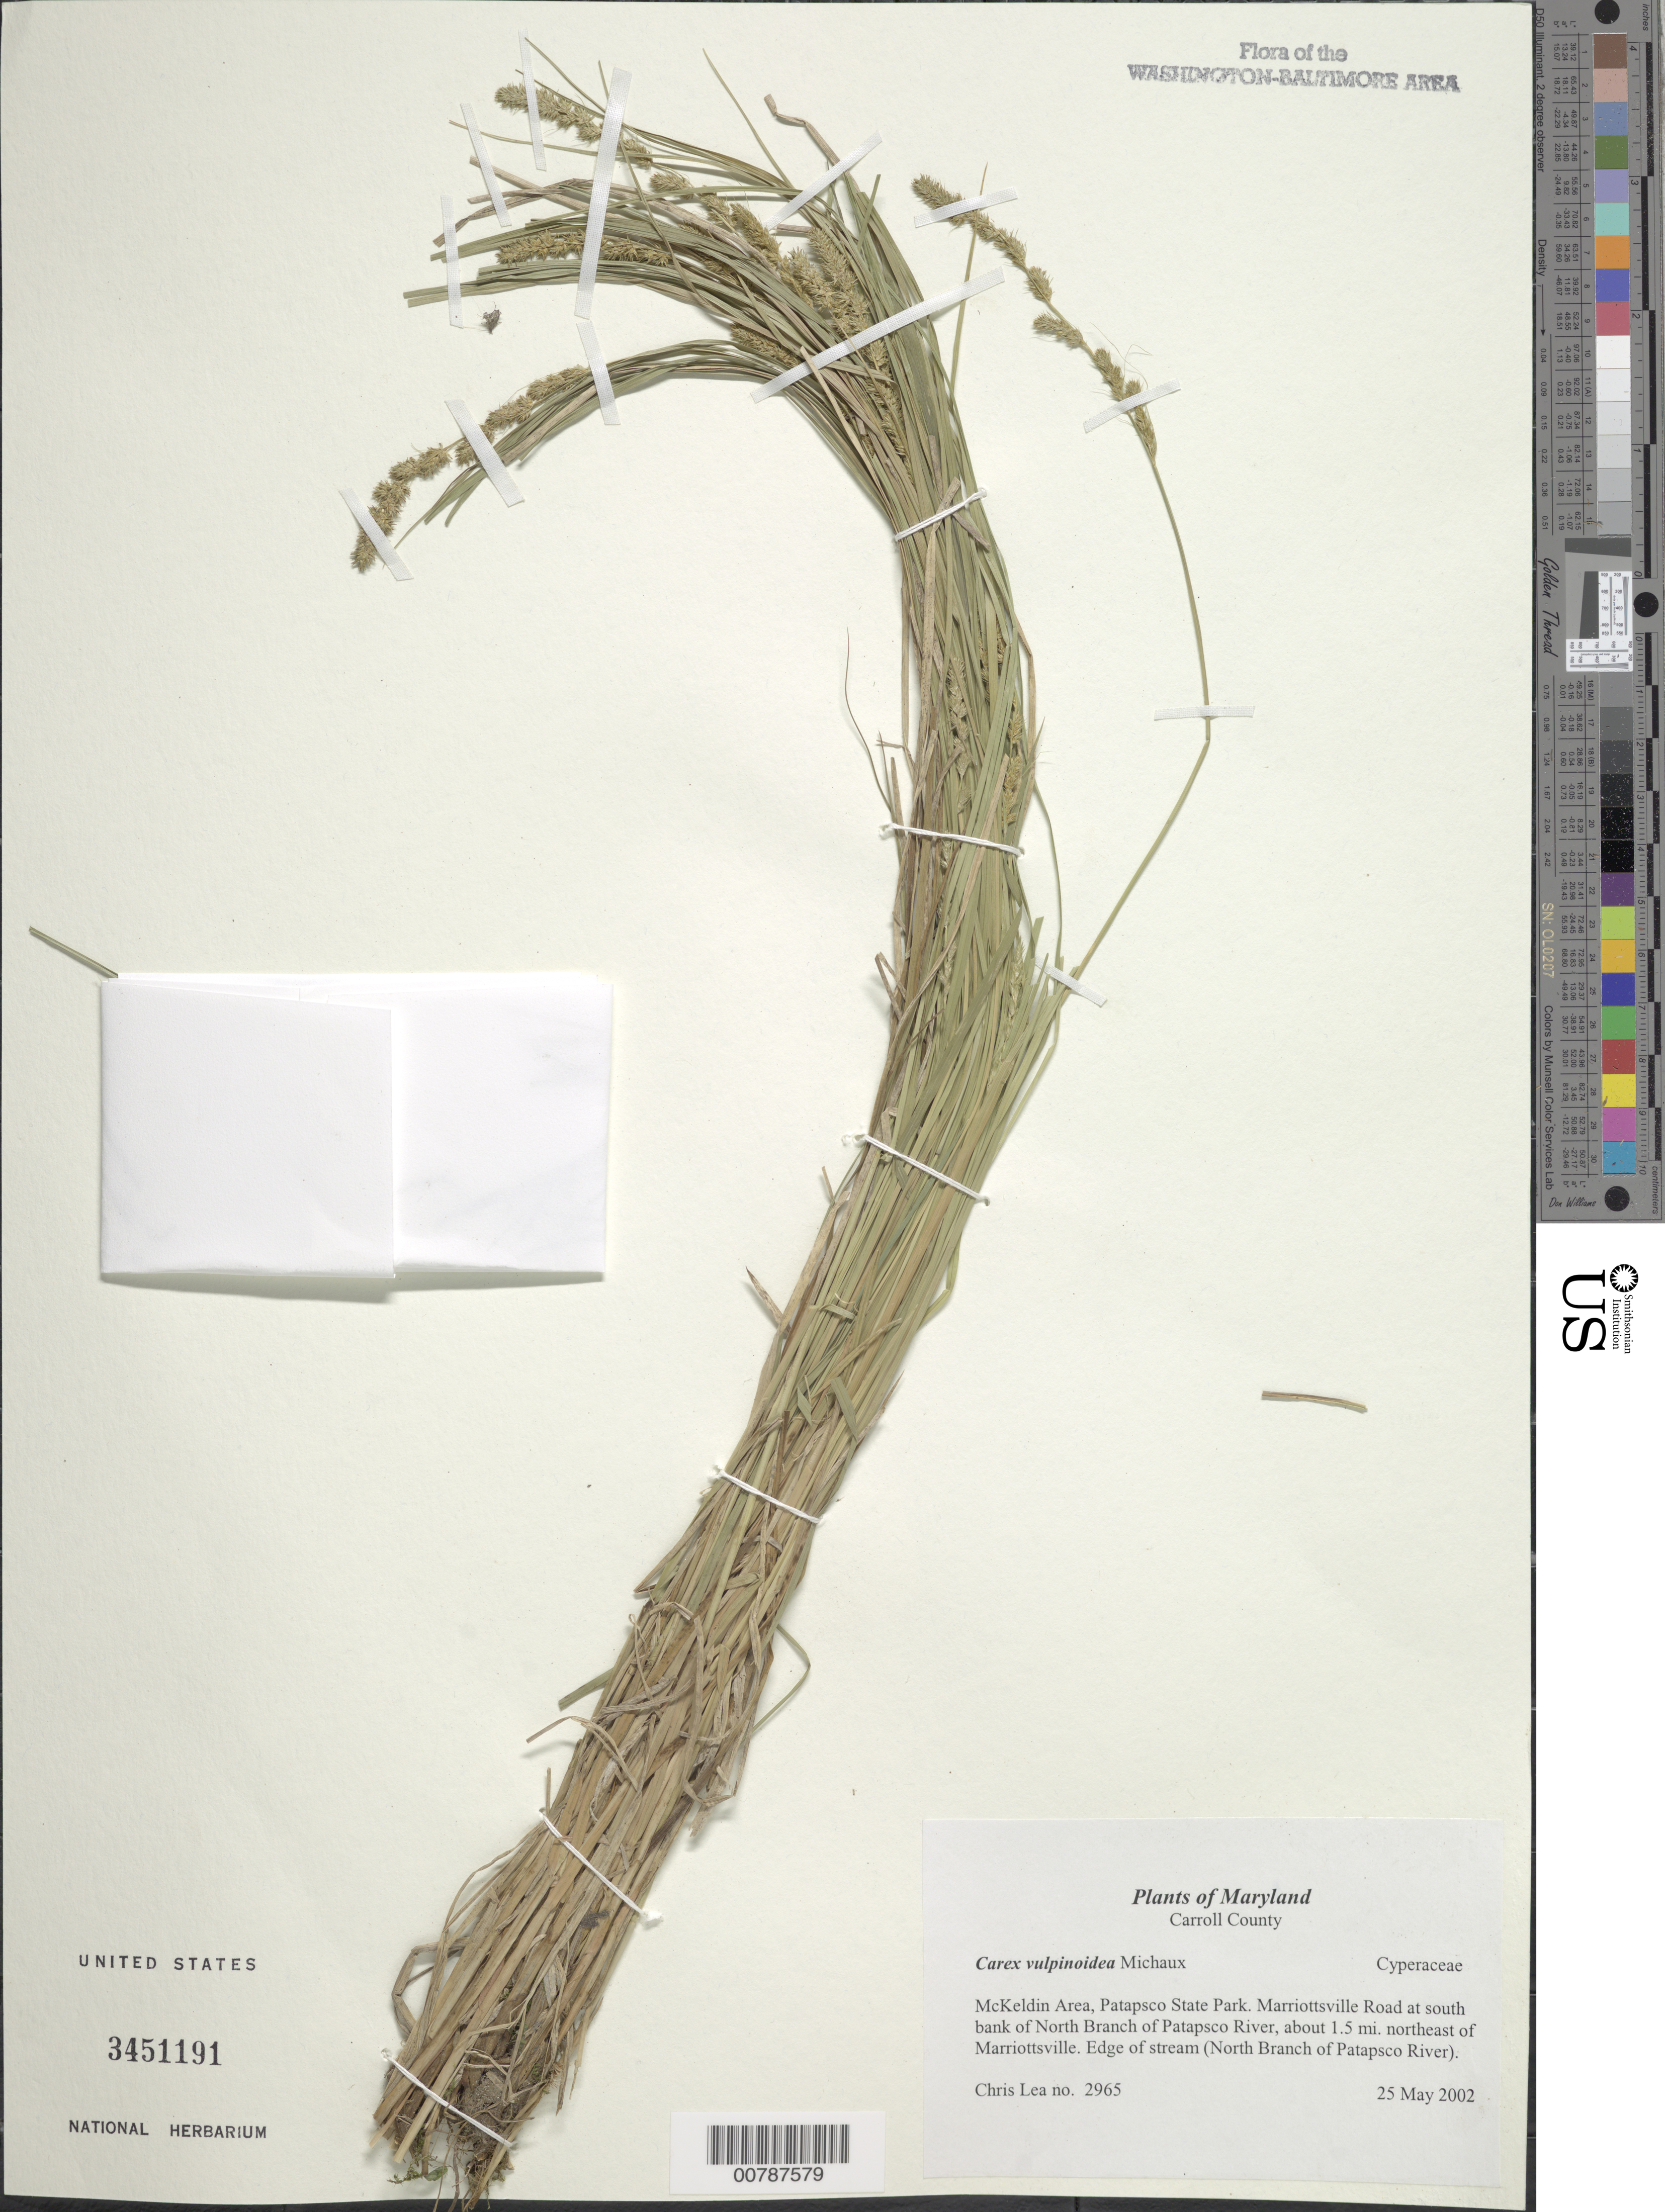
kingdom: Plantae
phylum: Tracheophyta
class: Liliopsida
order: Poales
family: Cyperaceae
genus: Carex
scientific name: Carex vulpinoidea Michx.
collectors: C. Lea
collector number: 2965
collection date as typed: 25 May 2002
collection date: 2002-05-25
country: United States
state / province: Maryland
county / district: Howard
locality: McKeldin Area, Patapsco State Park, Marriottsville Road at south bank of North Branch of Patapsco River, about 1.5 mi. northeast of Marriottsville.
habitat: Edge of stream.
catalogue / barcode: US 3451191